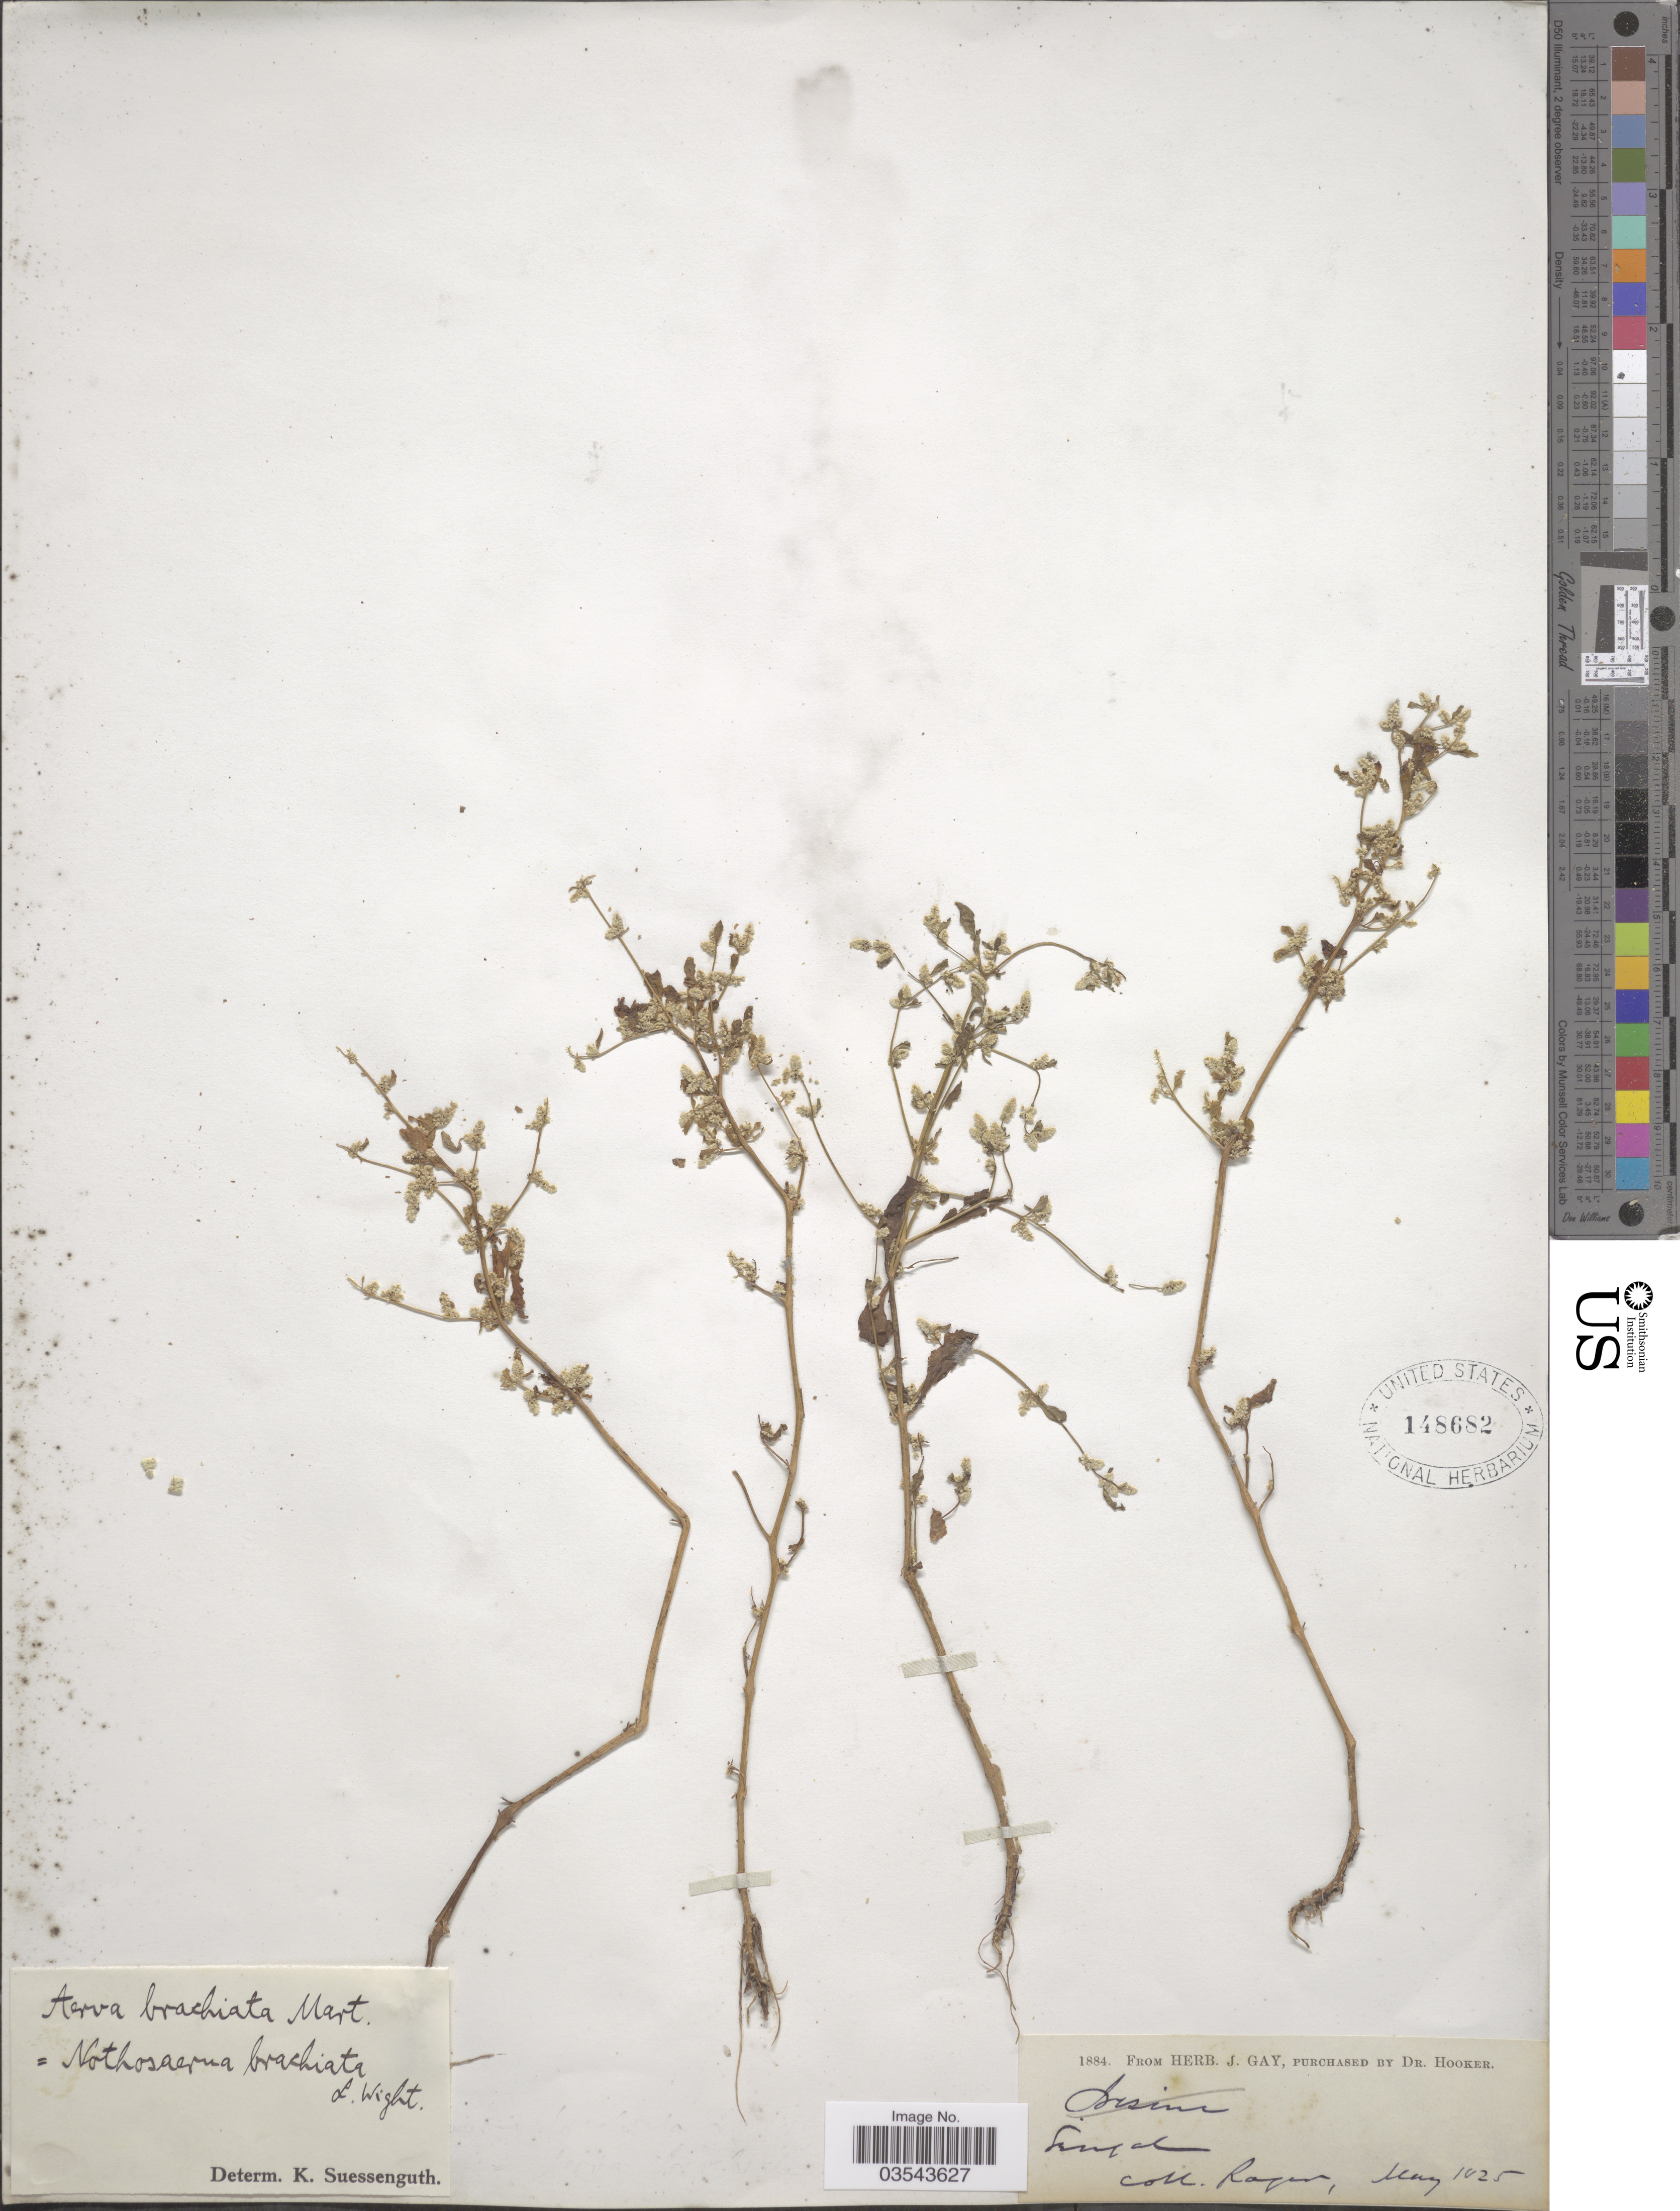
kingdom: Plantae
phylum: Tracheophyta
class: Magnoliopsida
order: Caryophyllales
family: Amaranthaceae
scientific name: Nothosaerua brachiata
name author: Baill.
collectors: -. Roger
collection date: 1825-05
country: Senegal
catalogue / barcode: US 148682